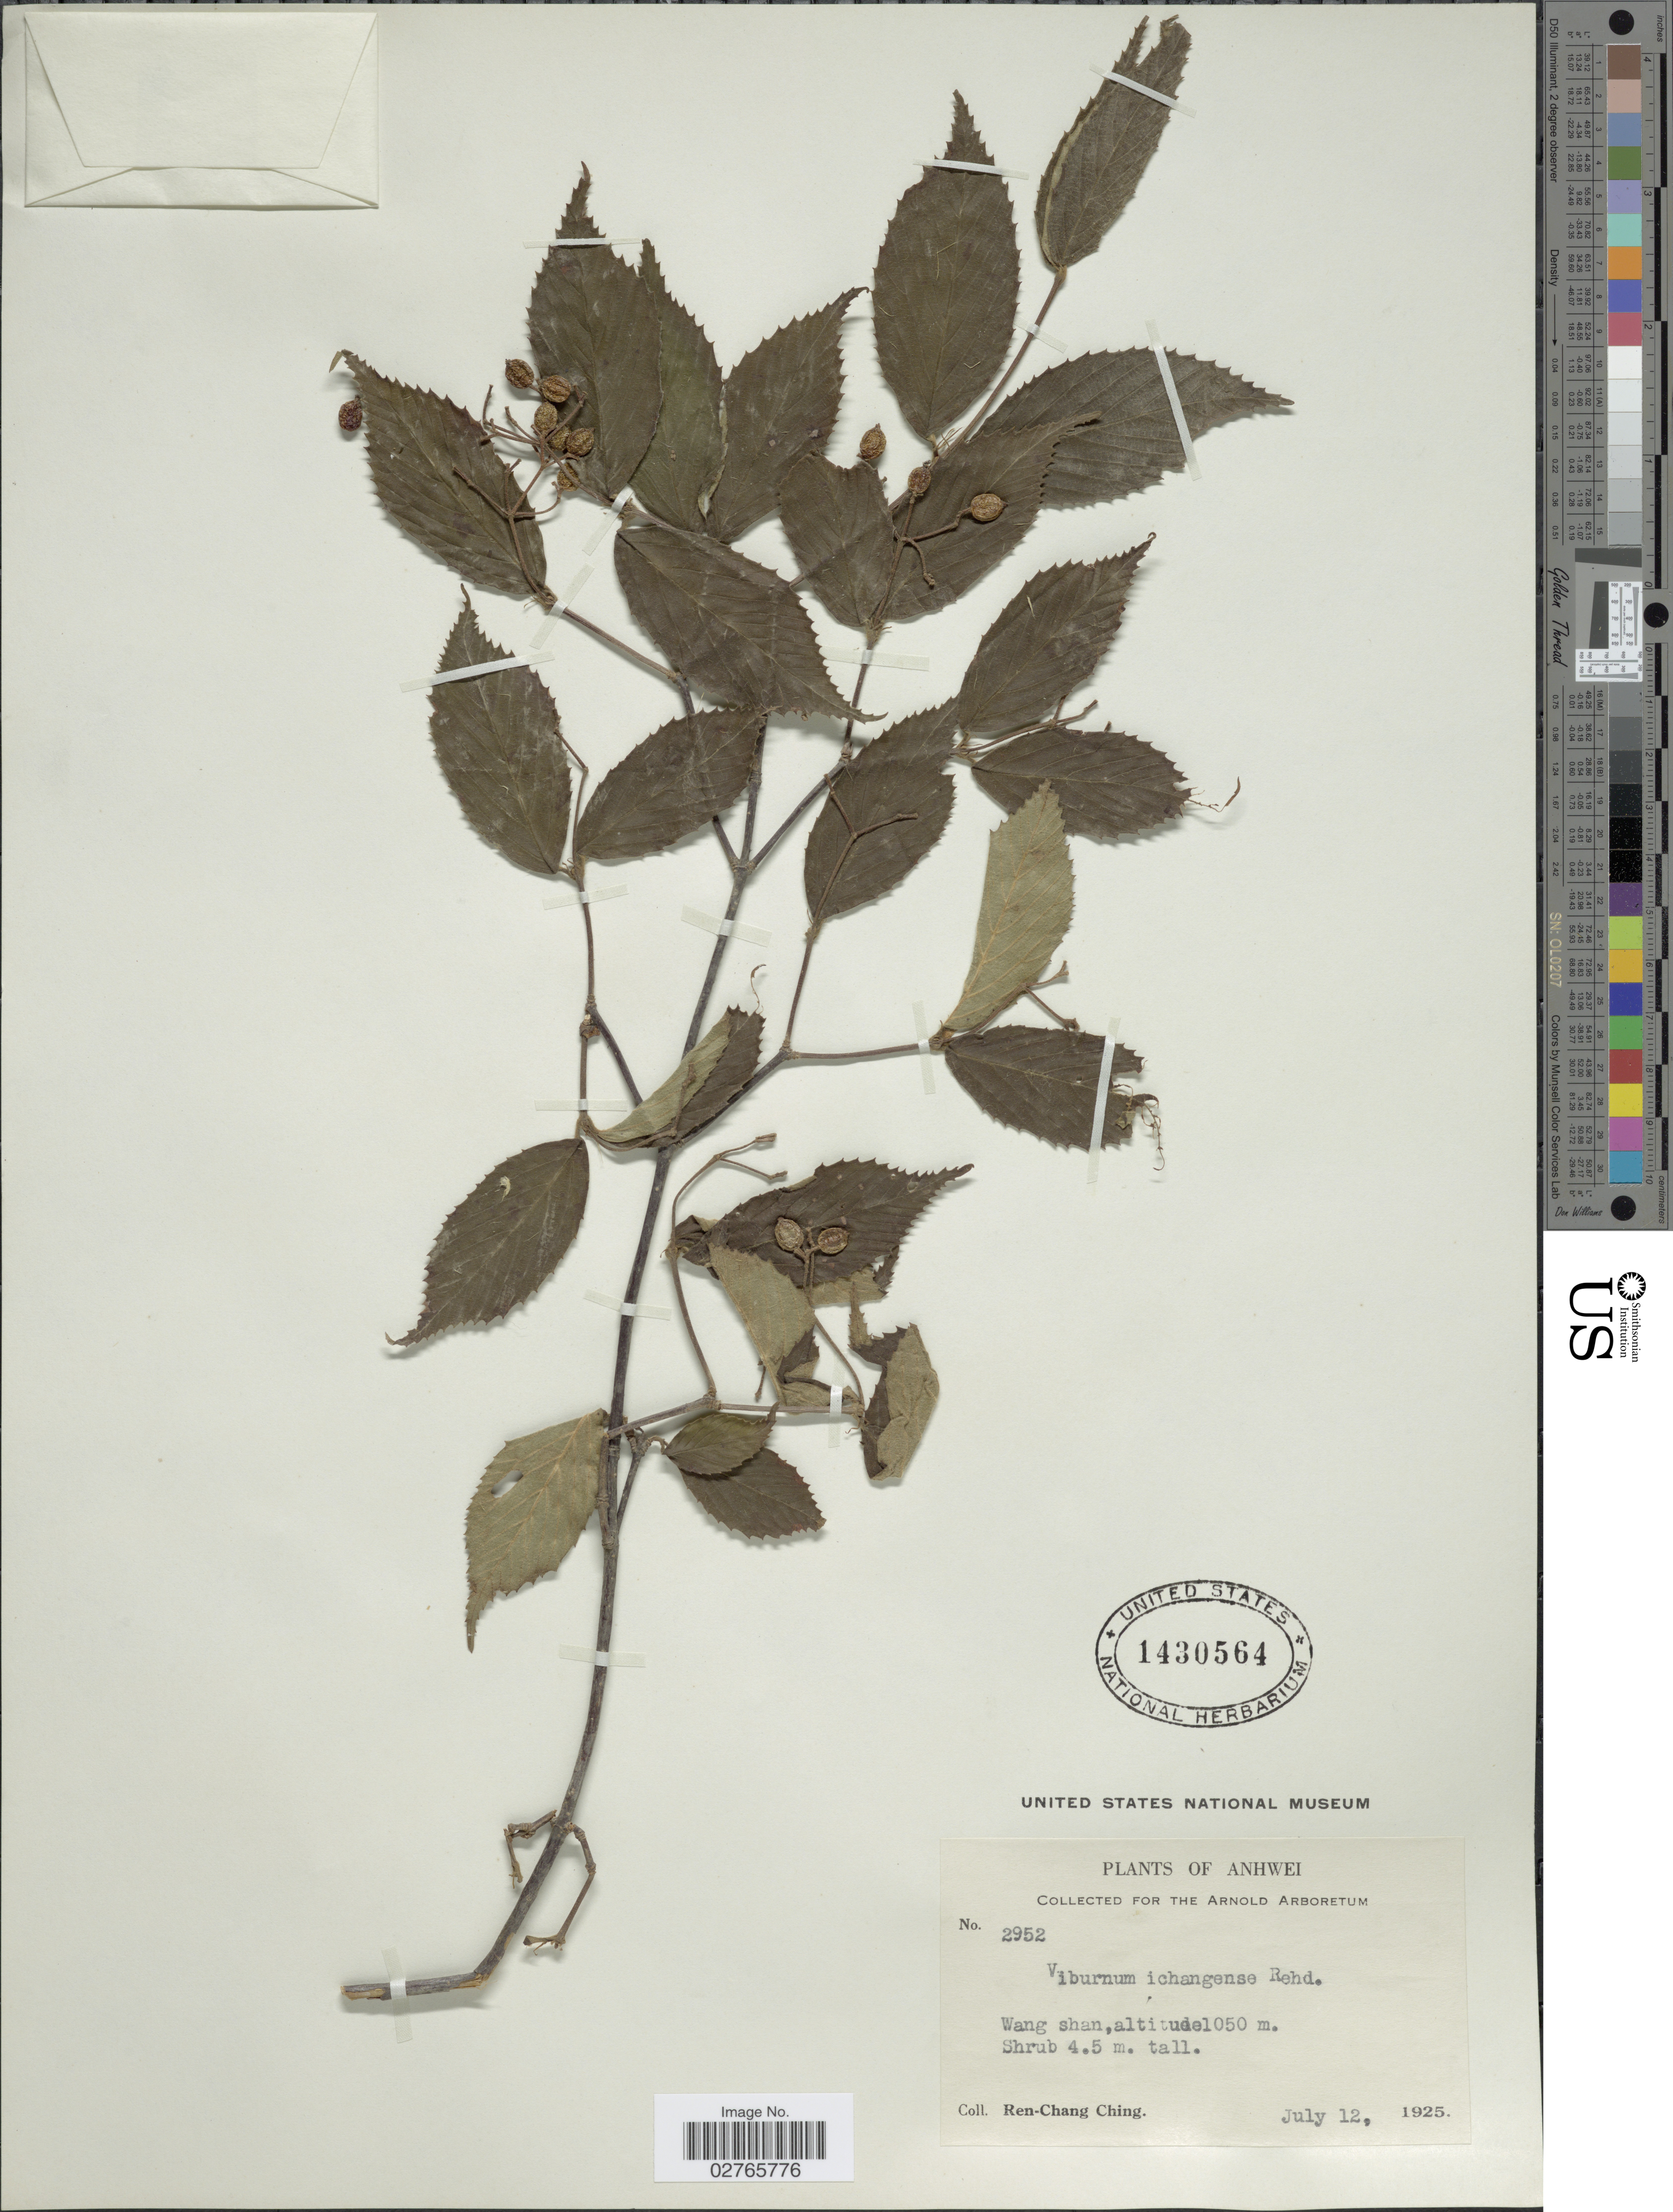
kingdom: Plantae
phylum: Tracheophyta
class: Magnoliopsida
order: Dipsacales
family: Viburnaceae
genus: Viburnum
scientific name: Viburnum erosum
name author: Thunb.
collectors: R. C. Ching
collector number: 2952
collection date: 1925-07-12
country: China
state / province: Anhui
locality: Anhwei. Wang Shan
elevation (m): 1050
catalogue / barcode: US 1430564